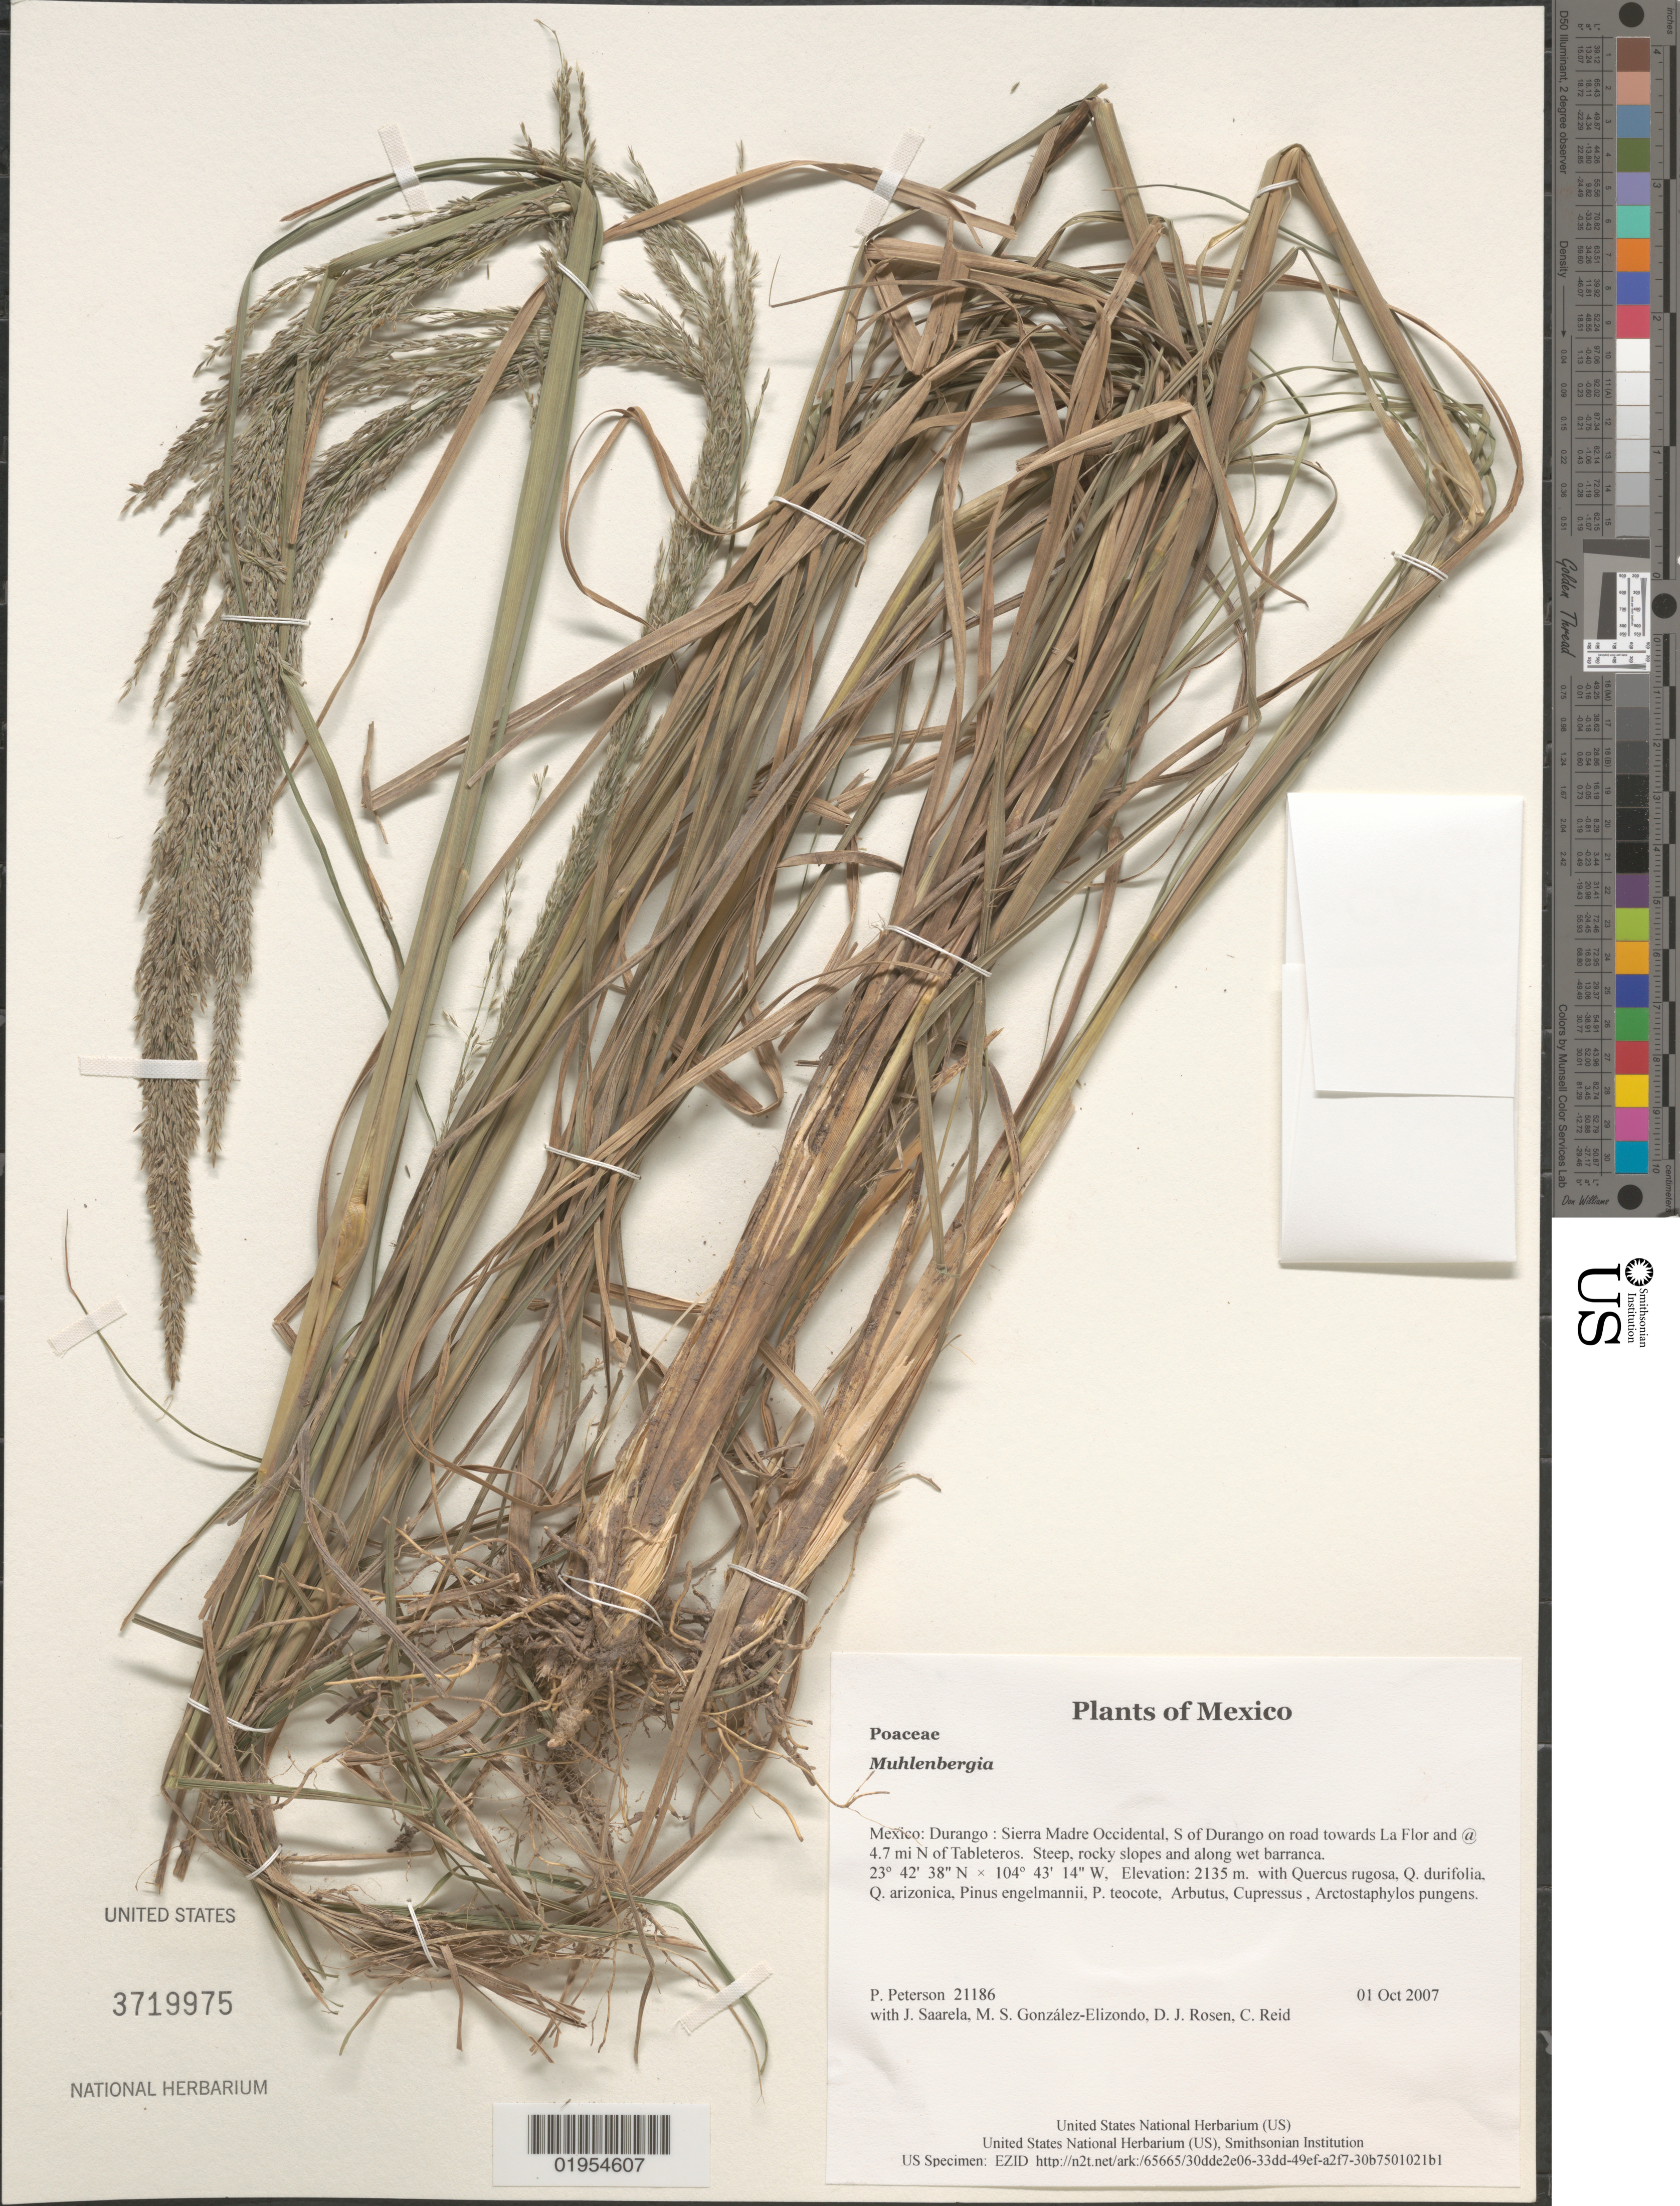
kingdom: Plantae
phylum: Tracheophyta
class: Liliopsida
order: Poales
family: Poaceae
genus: Muhlenbergia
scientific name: Muhlenbergia sp.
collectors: P. M. Peterson, J. Saarela, M. S. González-Elizondo, D. J. Rosen & C. Reid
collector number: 21186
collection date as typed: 01 Oct 2007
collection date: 2007-10-01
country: Mexico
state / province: Durango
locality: Sierra Madre Occidental, S of Durango on road towards La Flor and @ 4.7 mi N of Tableteros. Steep, rocky slopes and along wet barranca.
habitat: with Quercus rugosa, Q. durifolia, Q. arizonica, Pinus engelmannii, P. teocote, Arbutus, Cupressus , Arctostaphylos pungens.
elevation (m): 2135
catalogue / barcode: US 3719975